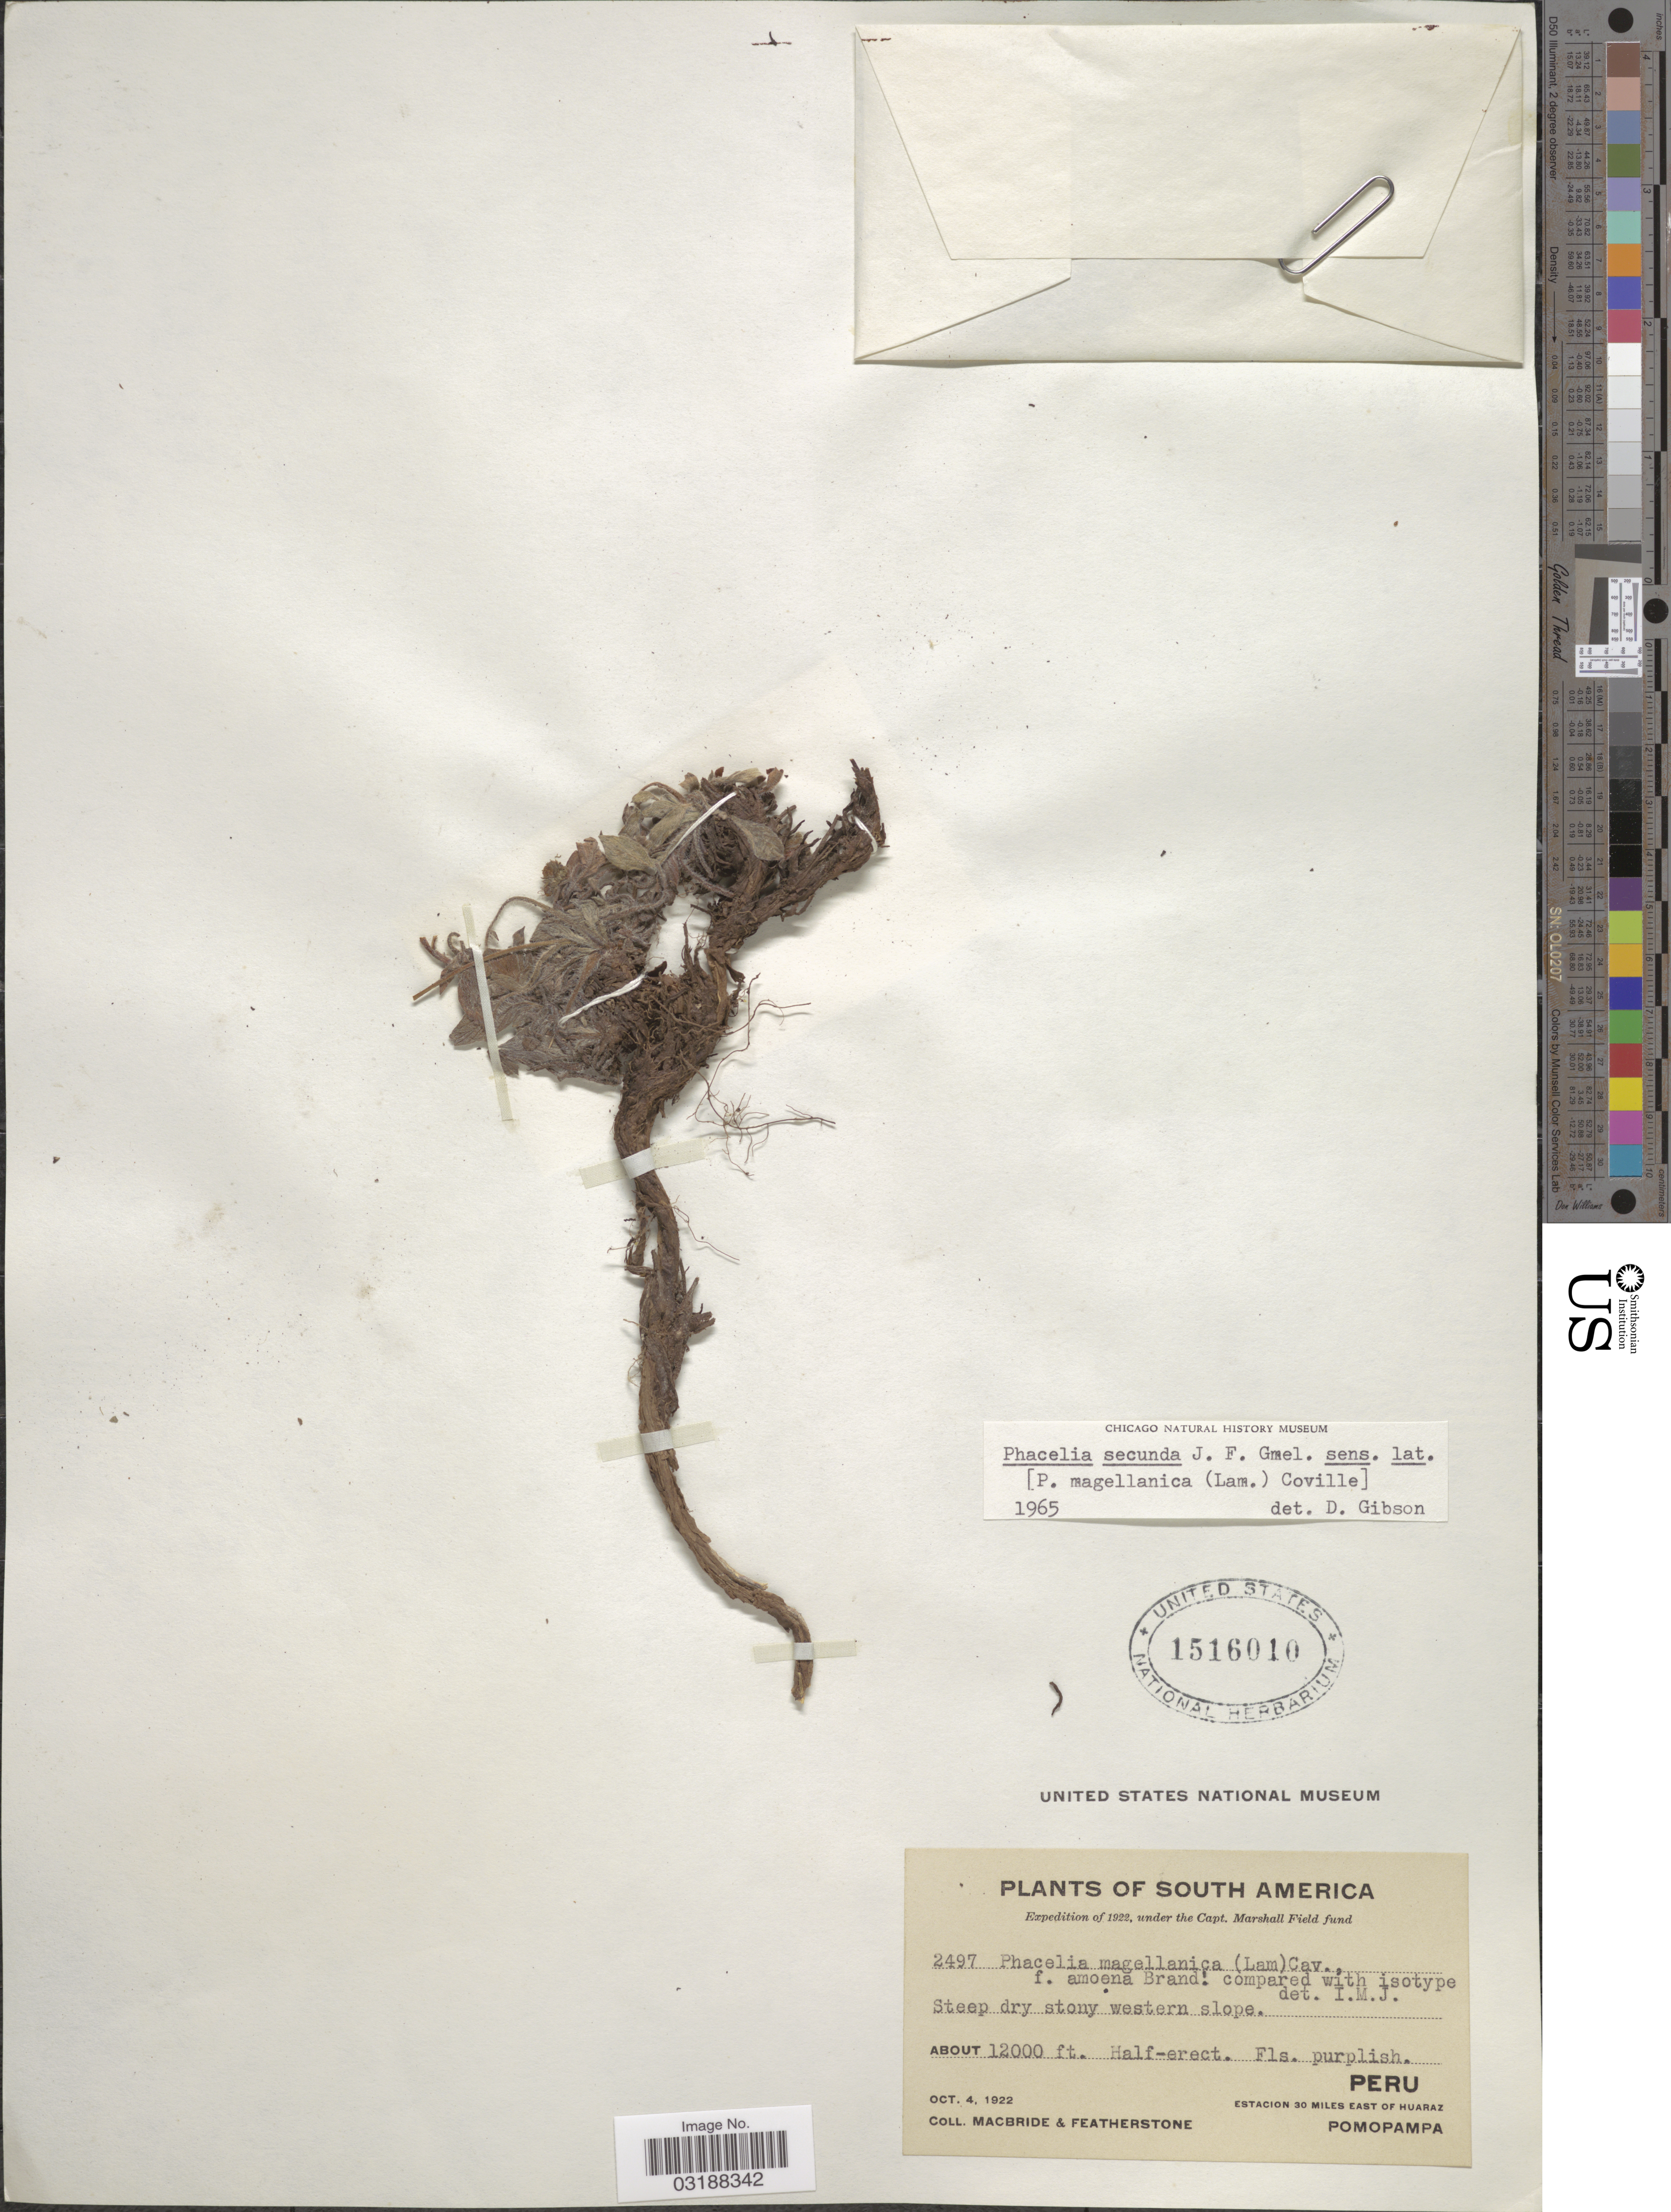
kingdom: Plantae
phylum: Tracheophyta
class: Magnoliopsida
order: Boraginales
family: Hydrophyllaceae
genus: Phacelia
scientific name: Phacelia secunda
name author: J.F. Gmel.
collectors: Macbride, -- & -. Featherstone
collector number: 2497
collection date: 1922-10-04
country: Peru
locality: Estacion 30 miles East of Huaraz. Pomopampa.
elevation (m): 3658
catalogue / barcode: US 1516010